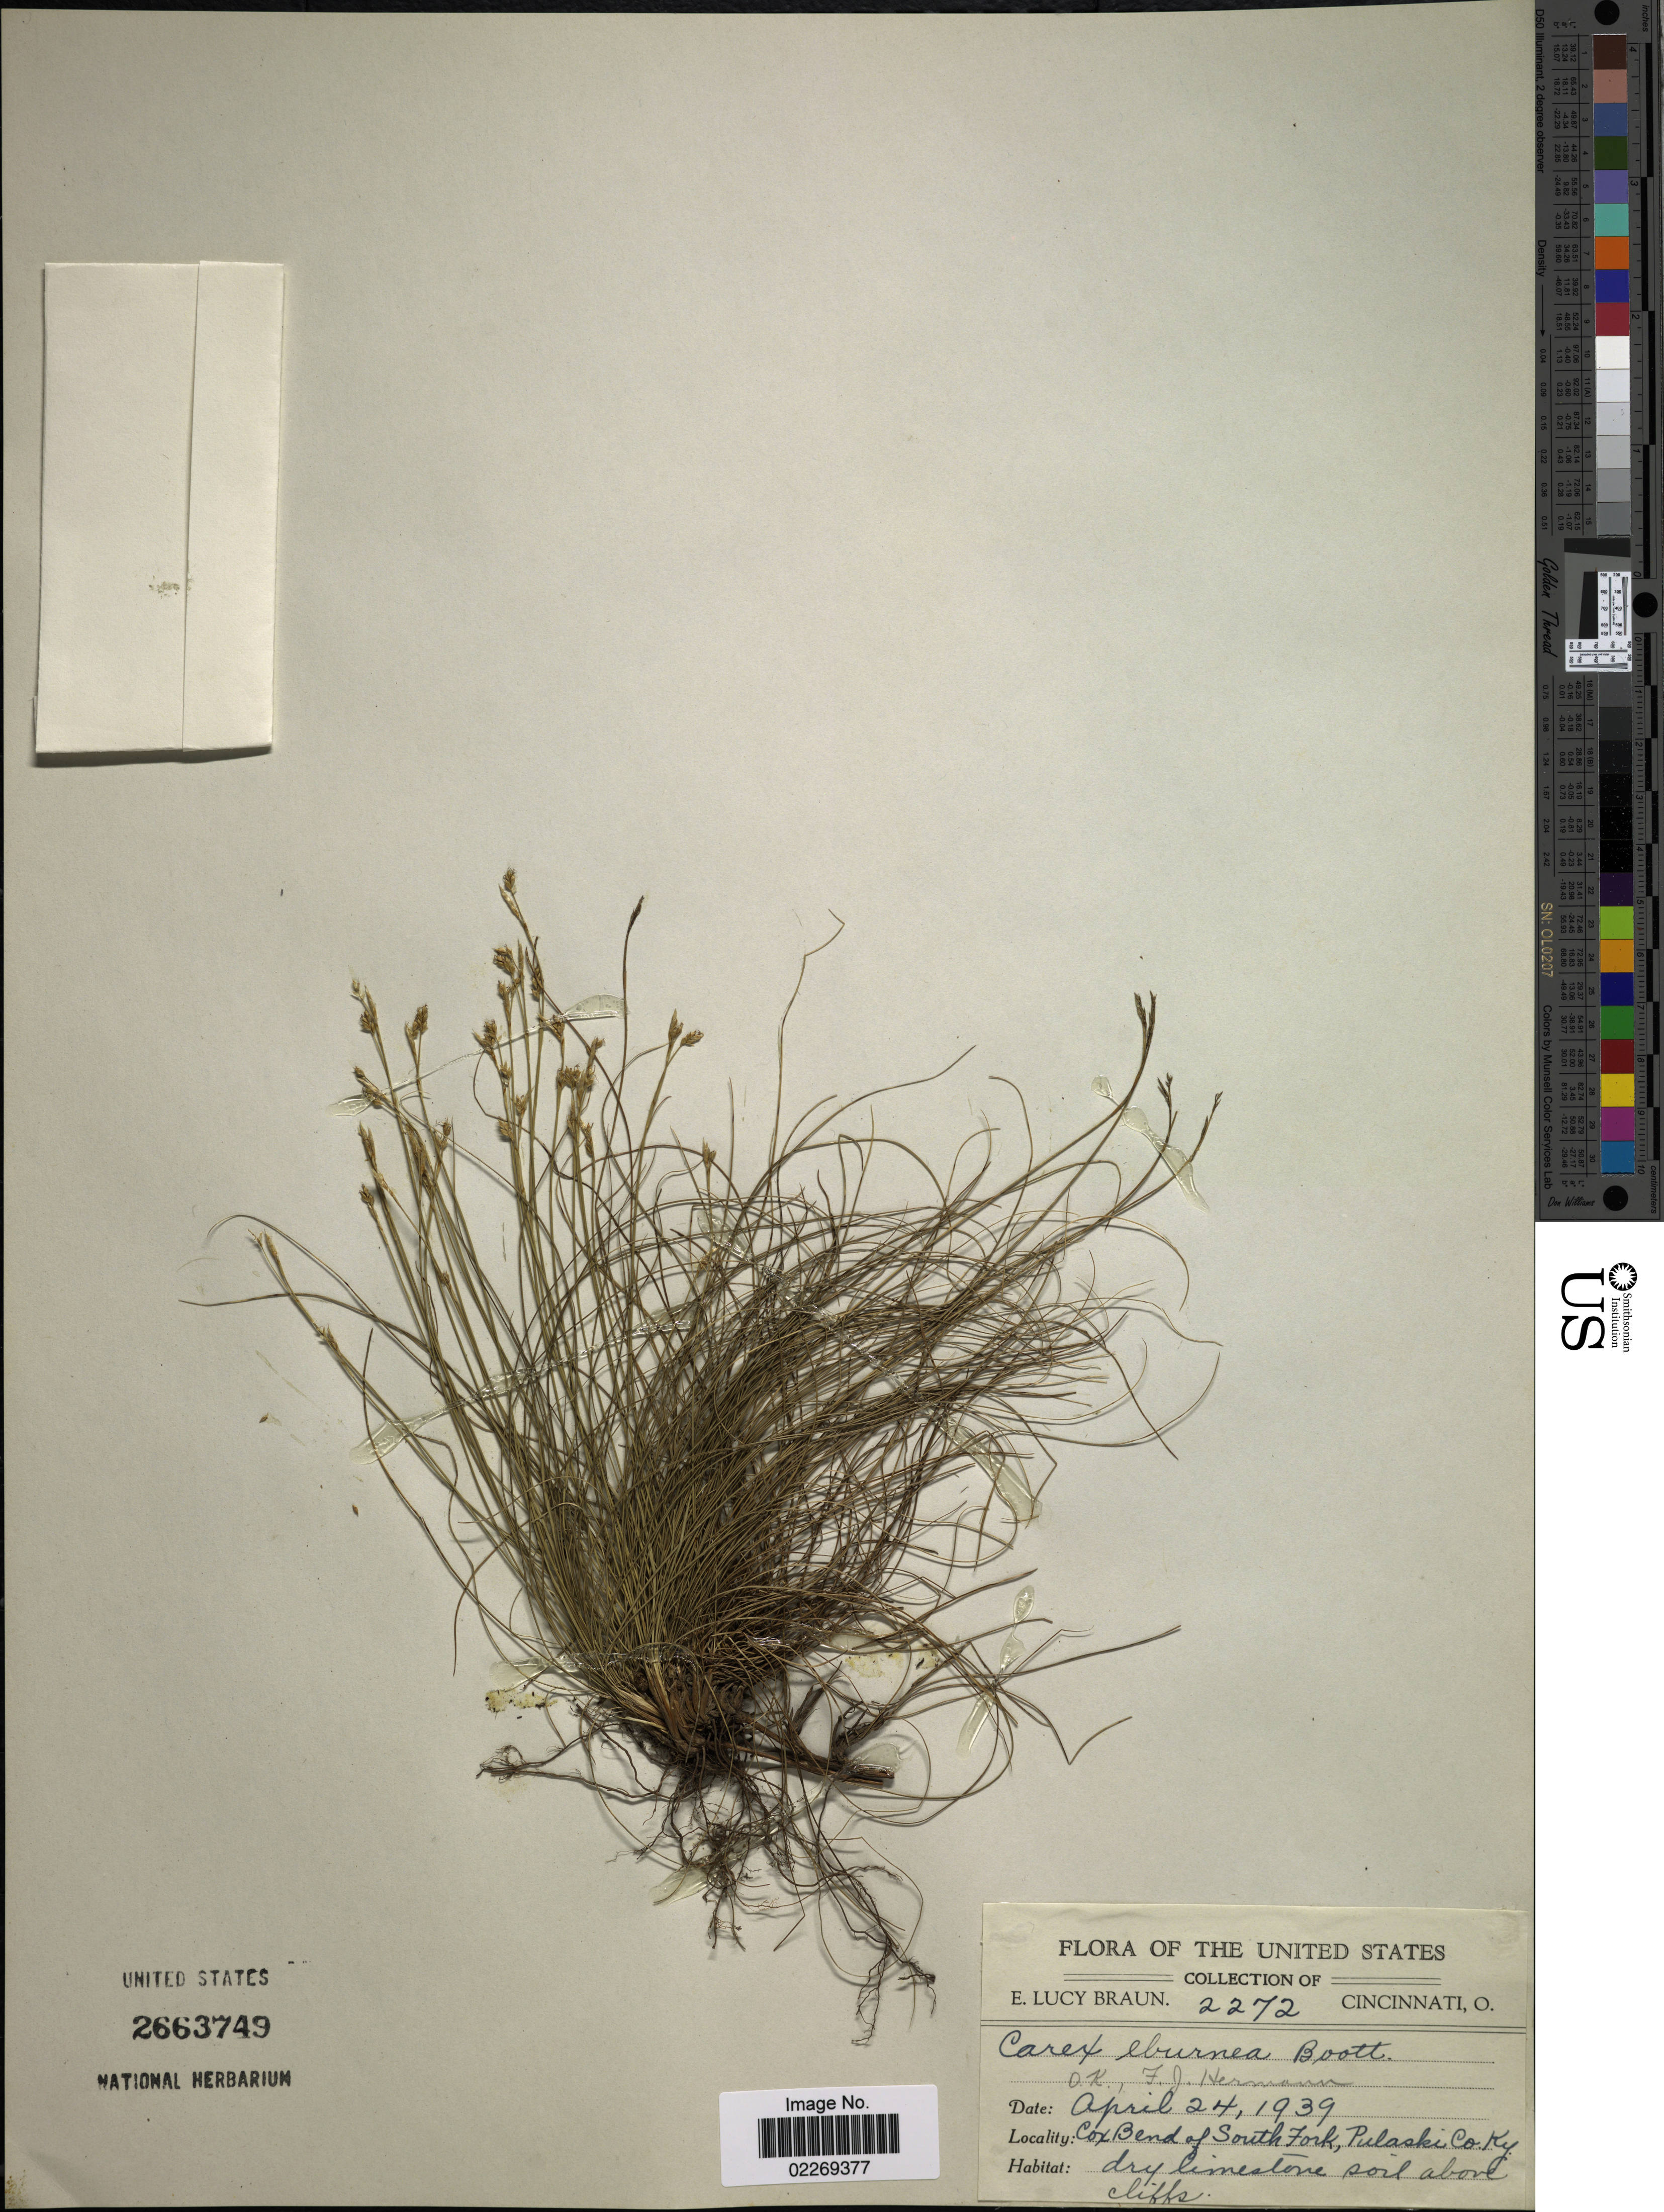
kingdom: Plantae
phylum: Tracheophyta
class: Liliopsida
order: Poales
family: Cyperaceae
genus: Carex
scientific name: Carex ebenea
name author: Rydb.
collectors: E. L. Braun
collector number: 2272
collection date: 1939-04-24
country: United States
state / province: Kentucky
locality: Cox Bend of South Fork, Pulaski Co. Ky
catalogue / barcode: US 2663749